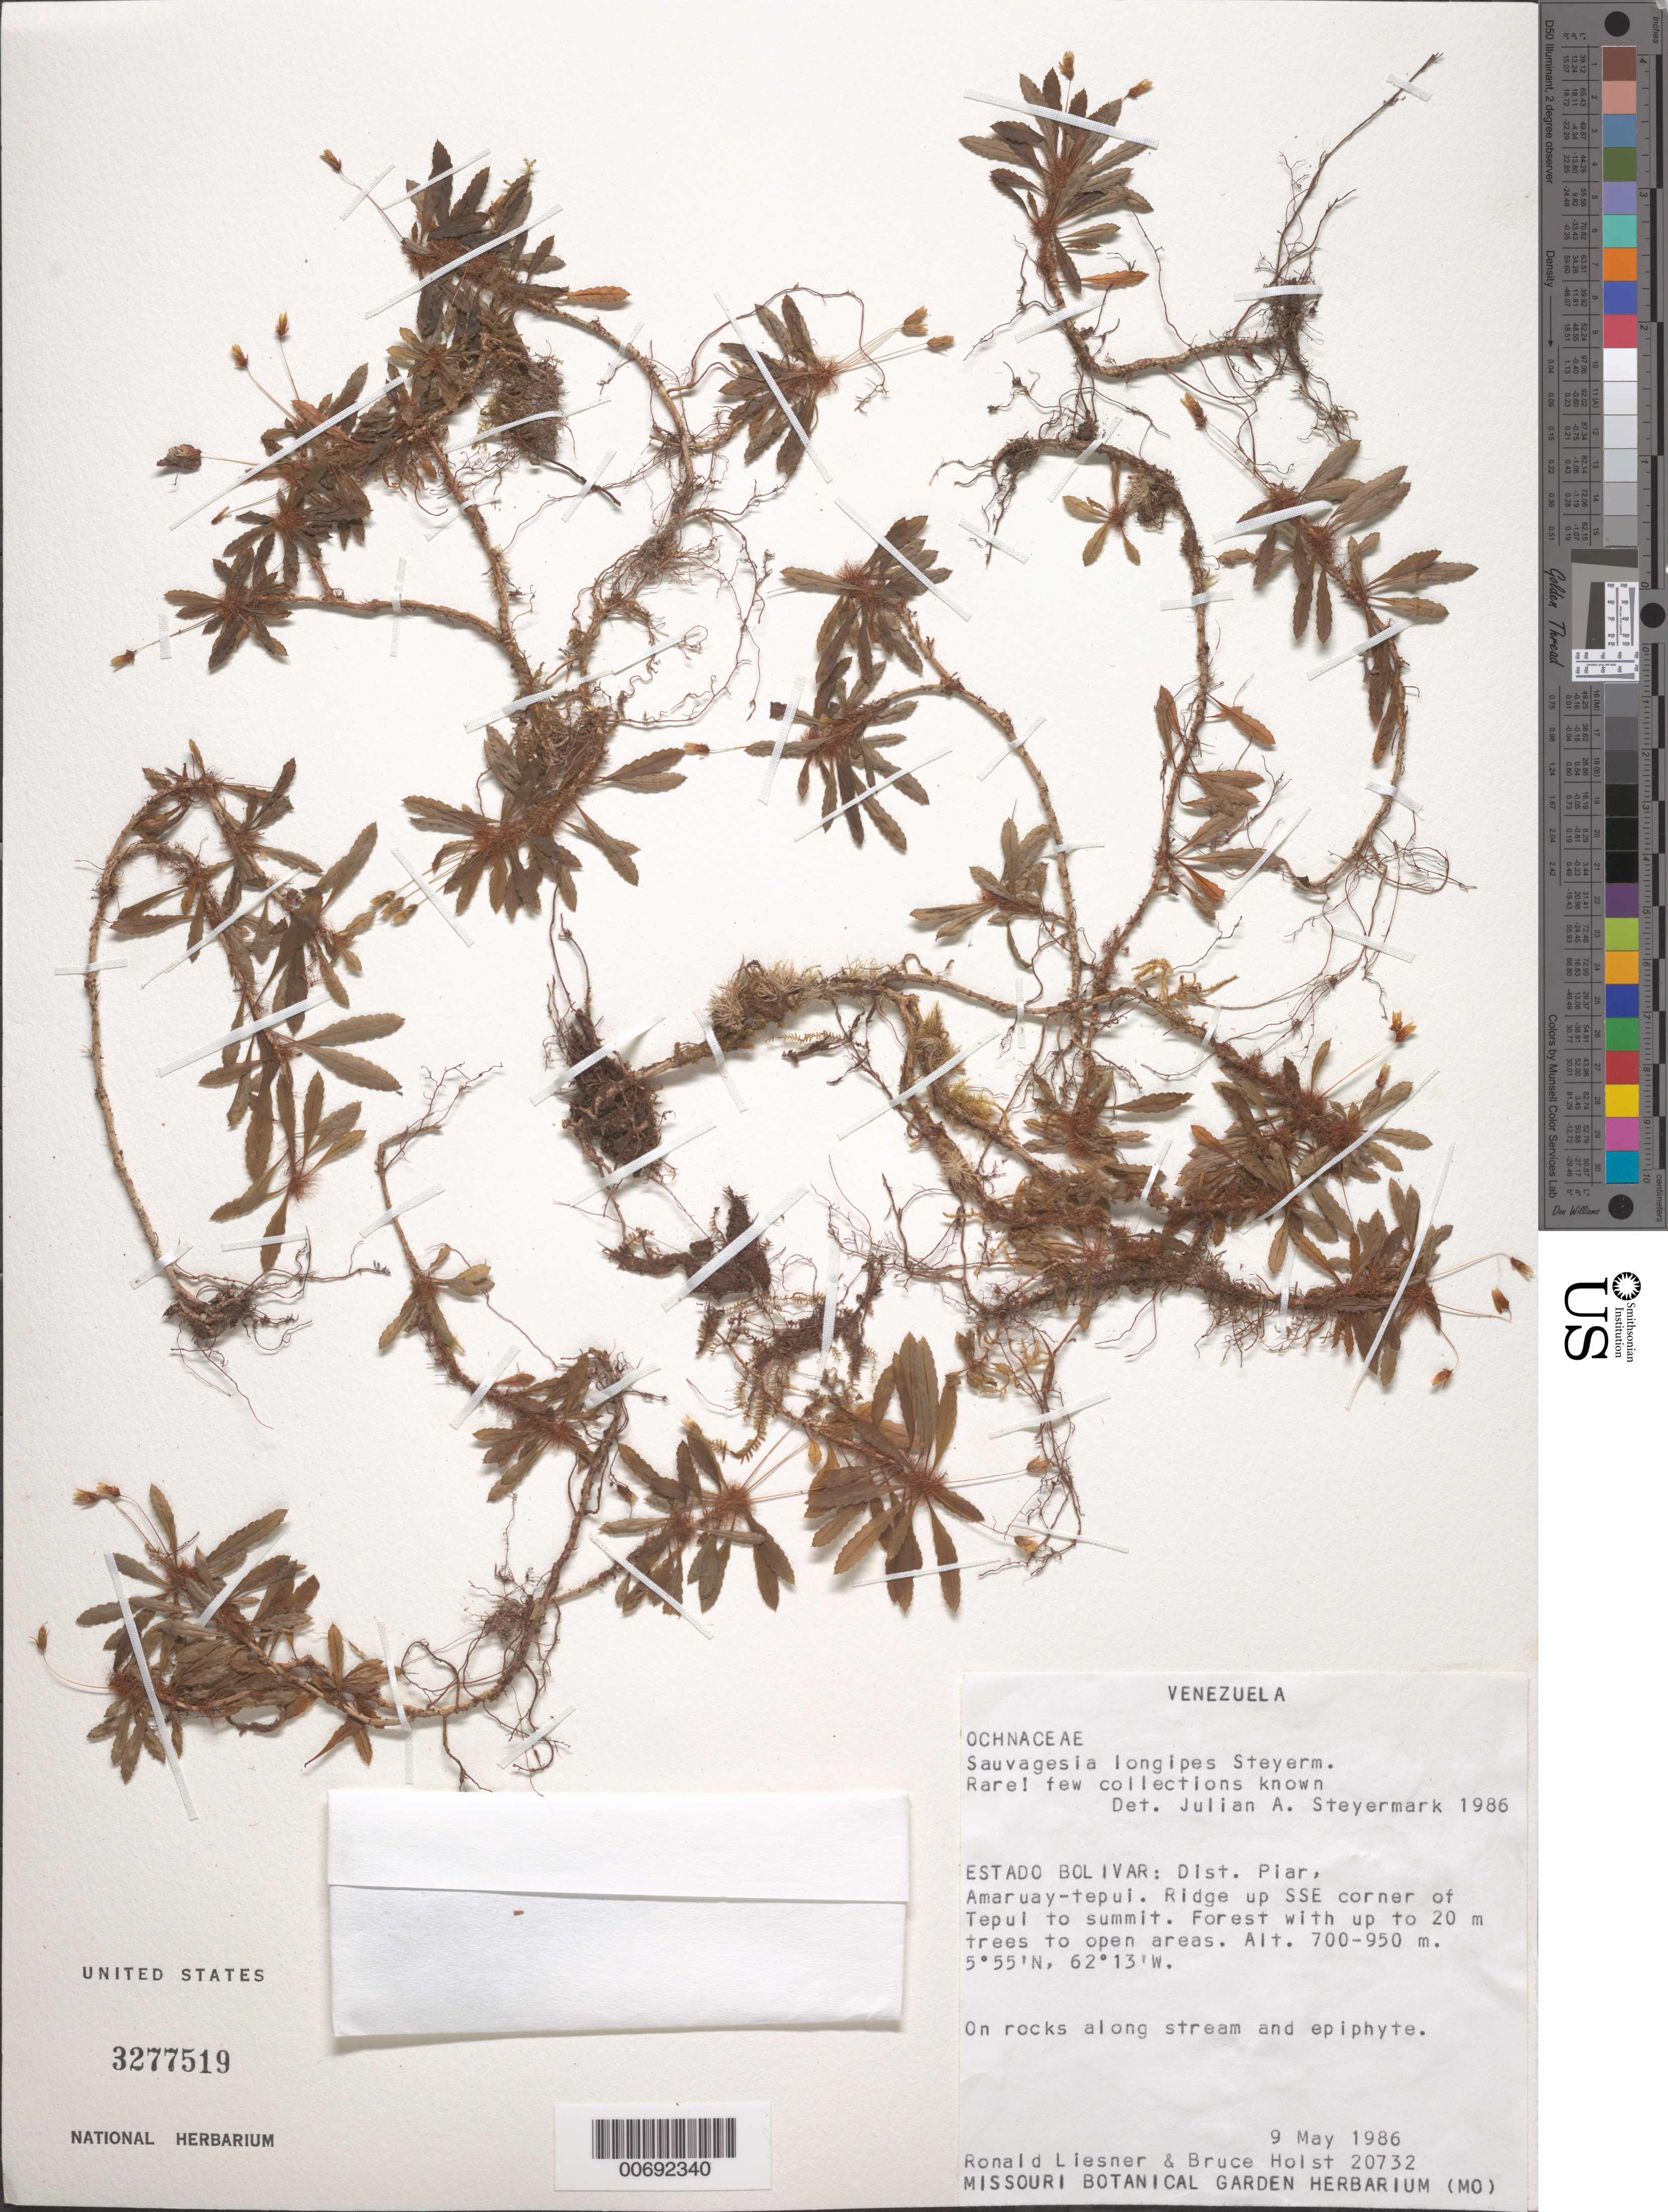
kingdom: Plantae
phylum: Tracheophyta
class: Magnoliopsida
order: Malpighiales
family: Ochnaceae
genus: Sauvagesia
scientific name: Sauvagesia longipes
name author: Steyerm.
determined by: Steyermark, Julian A., (VEN)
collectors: R. L. Liesner & B. Holst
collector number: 20732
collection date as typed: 9-May-86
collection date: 1986-05-09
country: Venezuela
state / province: Bolívar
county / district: Piar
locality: Amaruay-tepuí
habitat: On rocks along stream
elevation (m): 700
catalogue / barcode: US 3277519